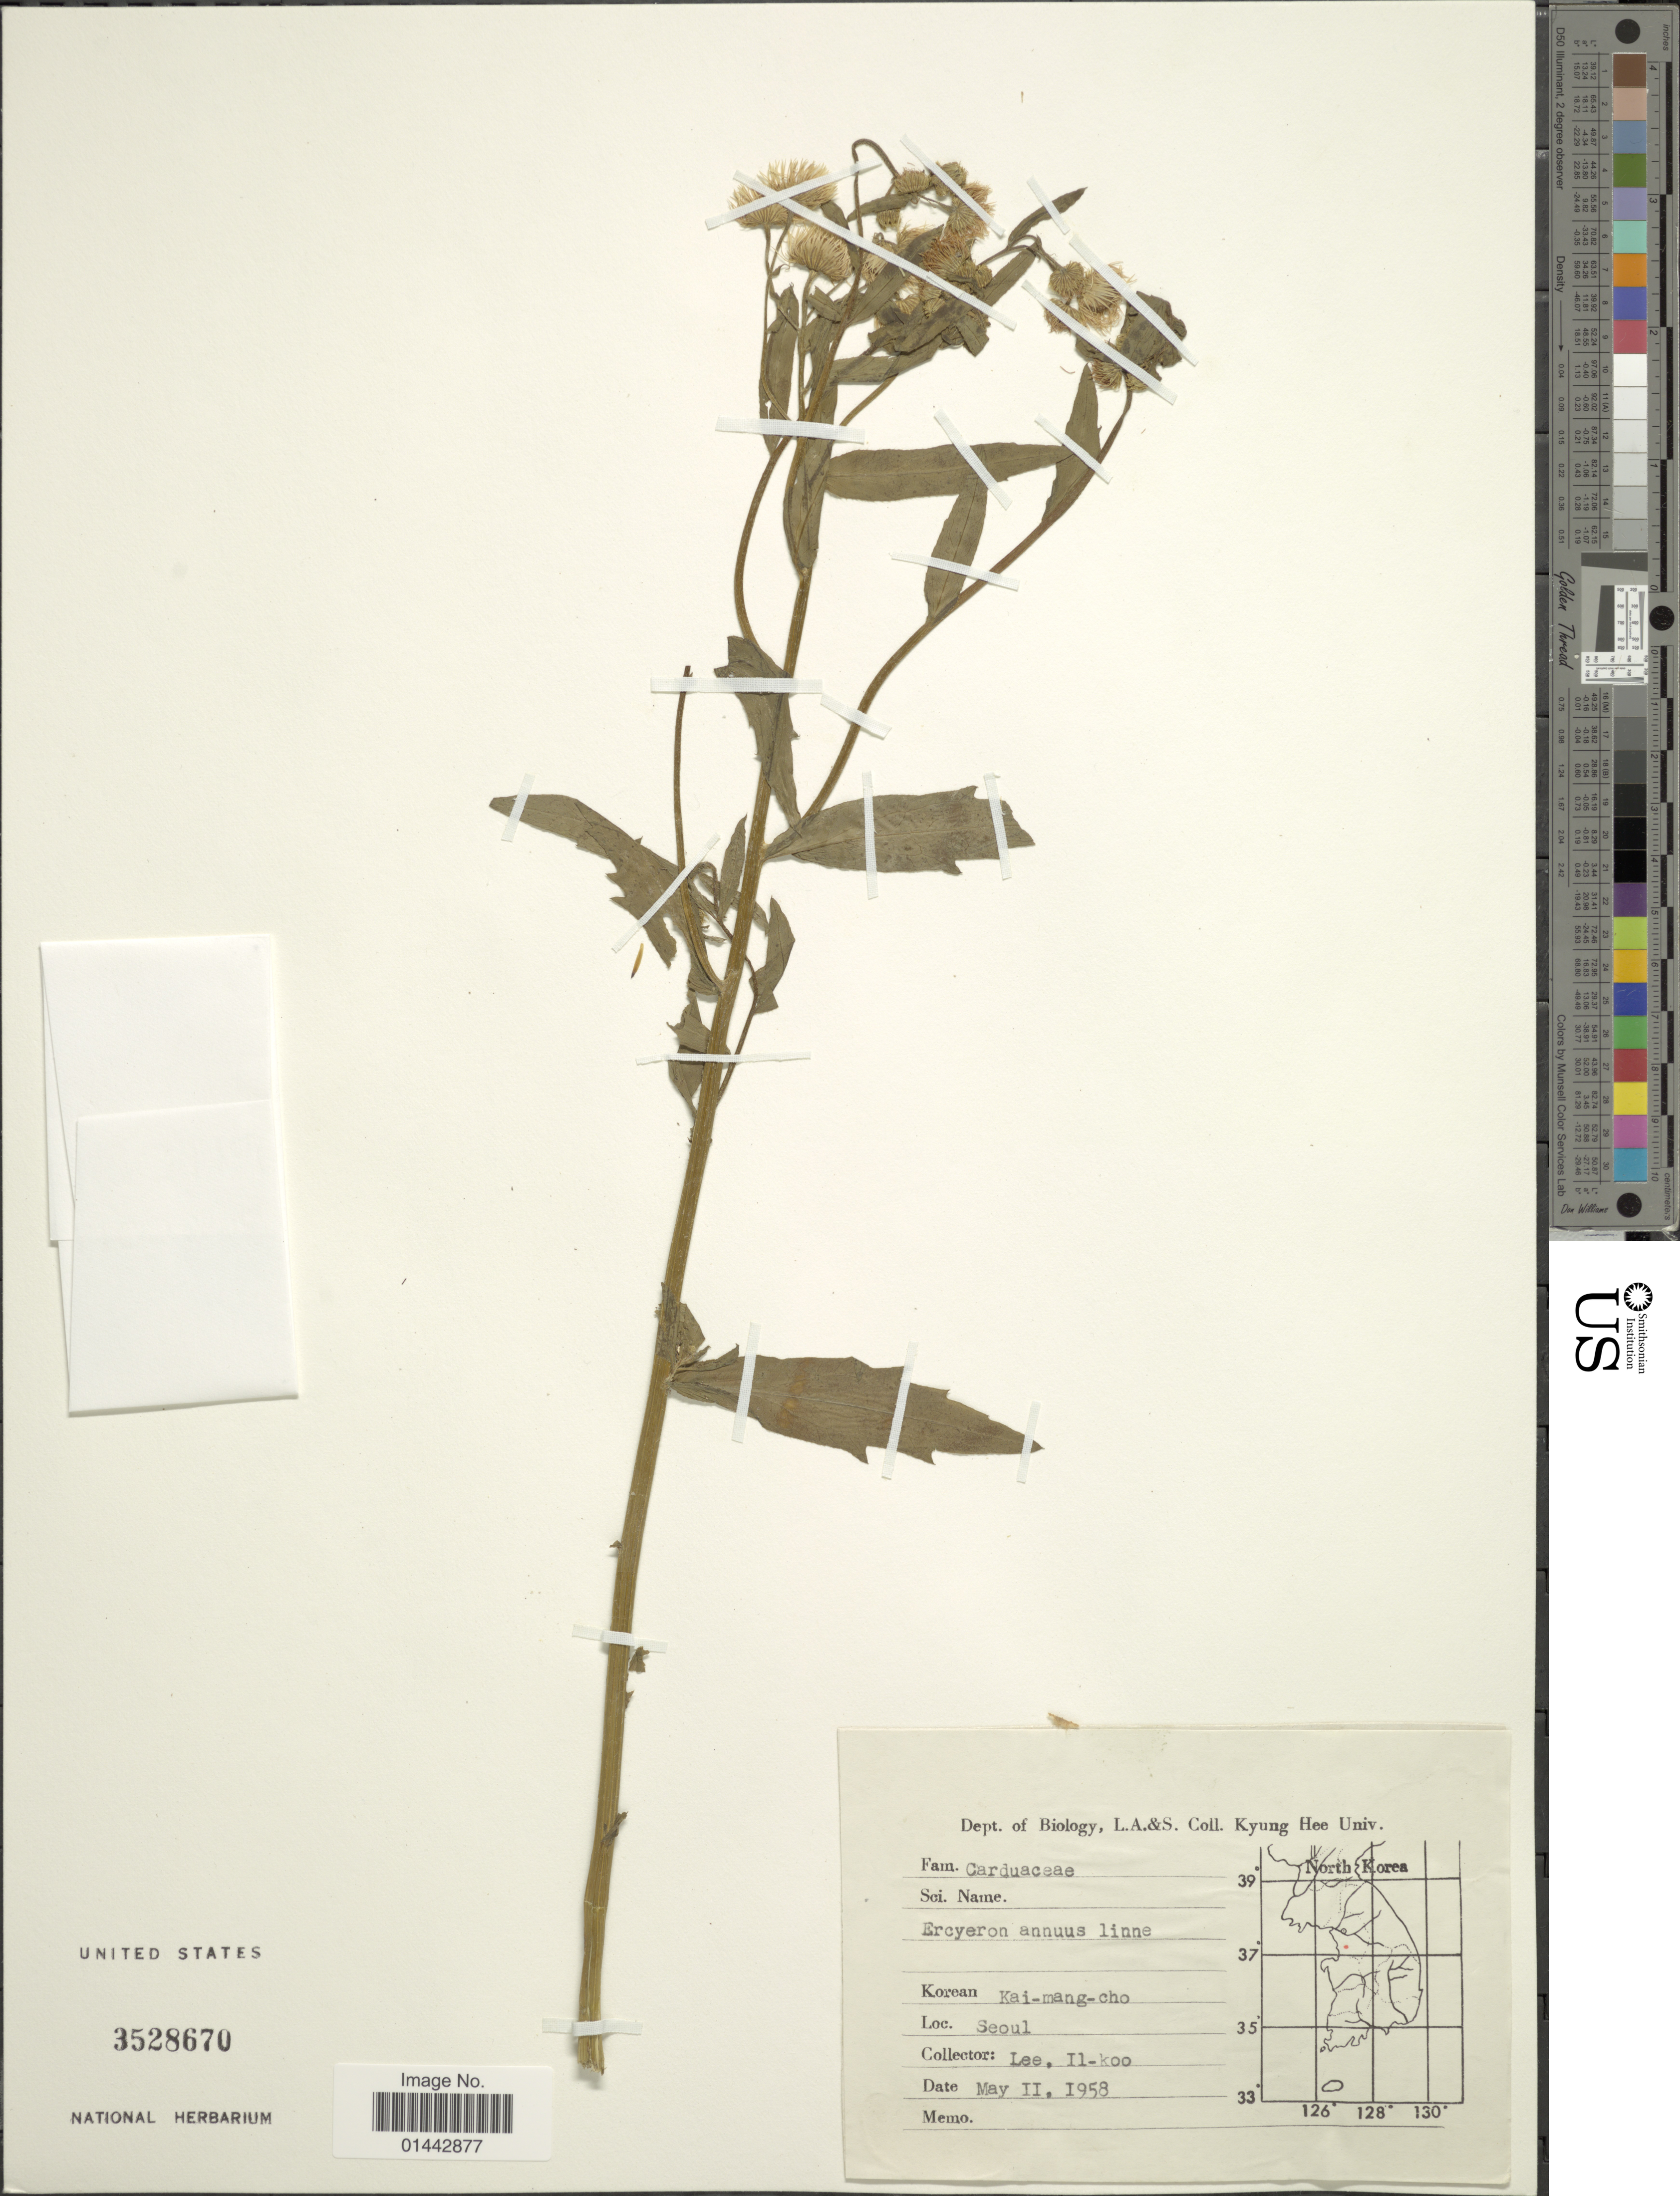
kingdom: Plantae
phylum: Tracheophyta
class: Magnoliopsida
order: Asterales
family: Asteraceae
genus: Erigeron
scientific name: Erigeron annuus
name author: (L.) Pers.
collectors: I. Lee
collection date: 1958-05-02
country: South Korea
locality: Seoul.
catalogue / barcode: US 3528670